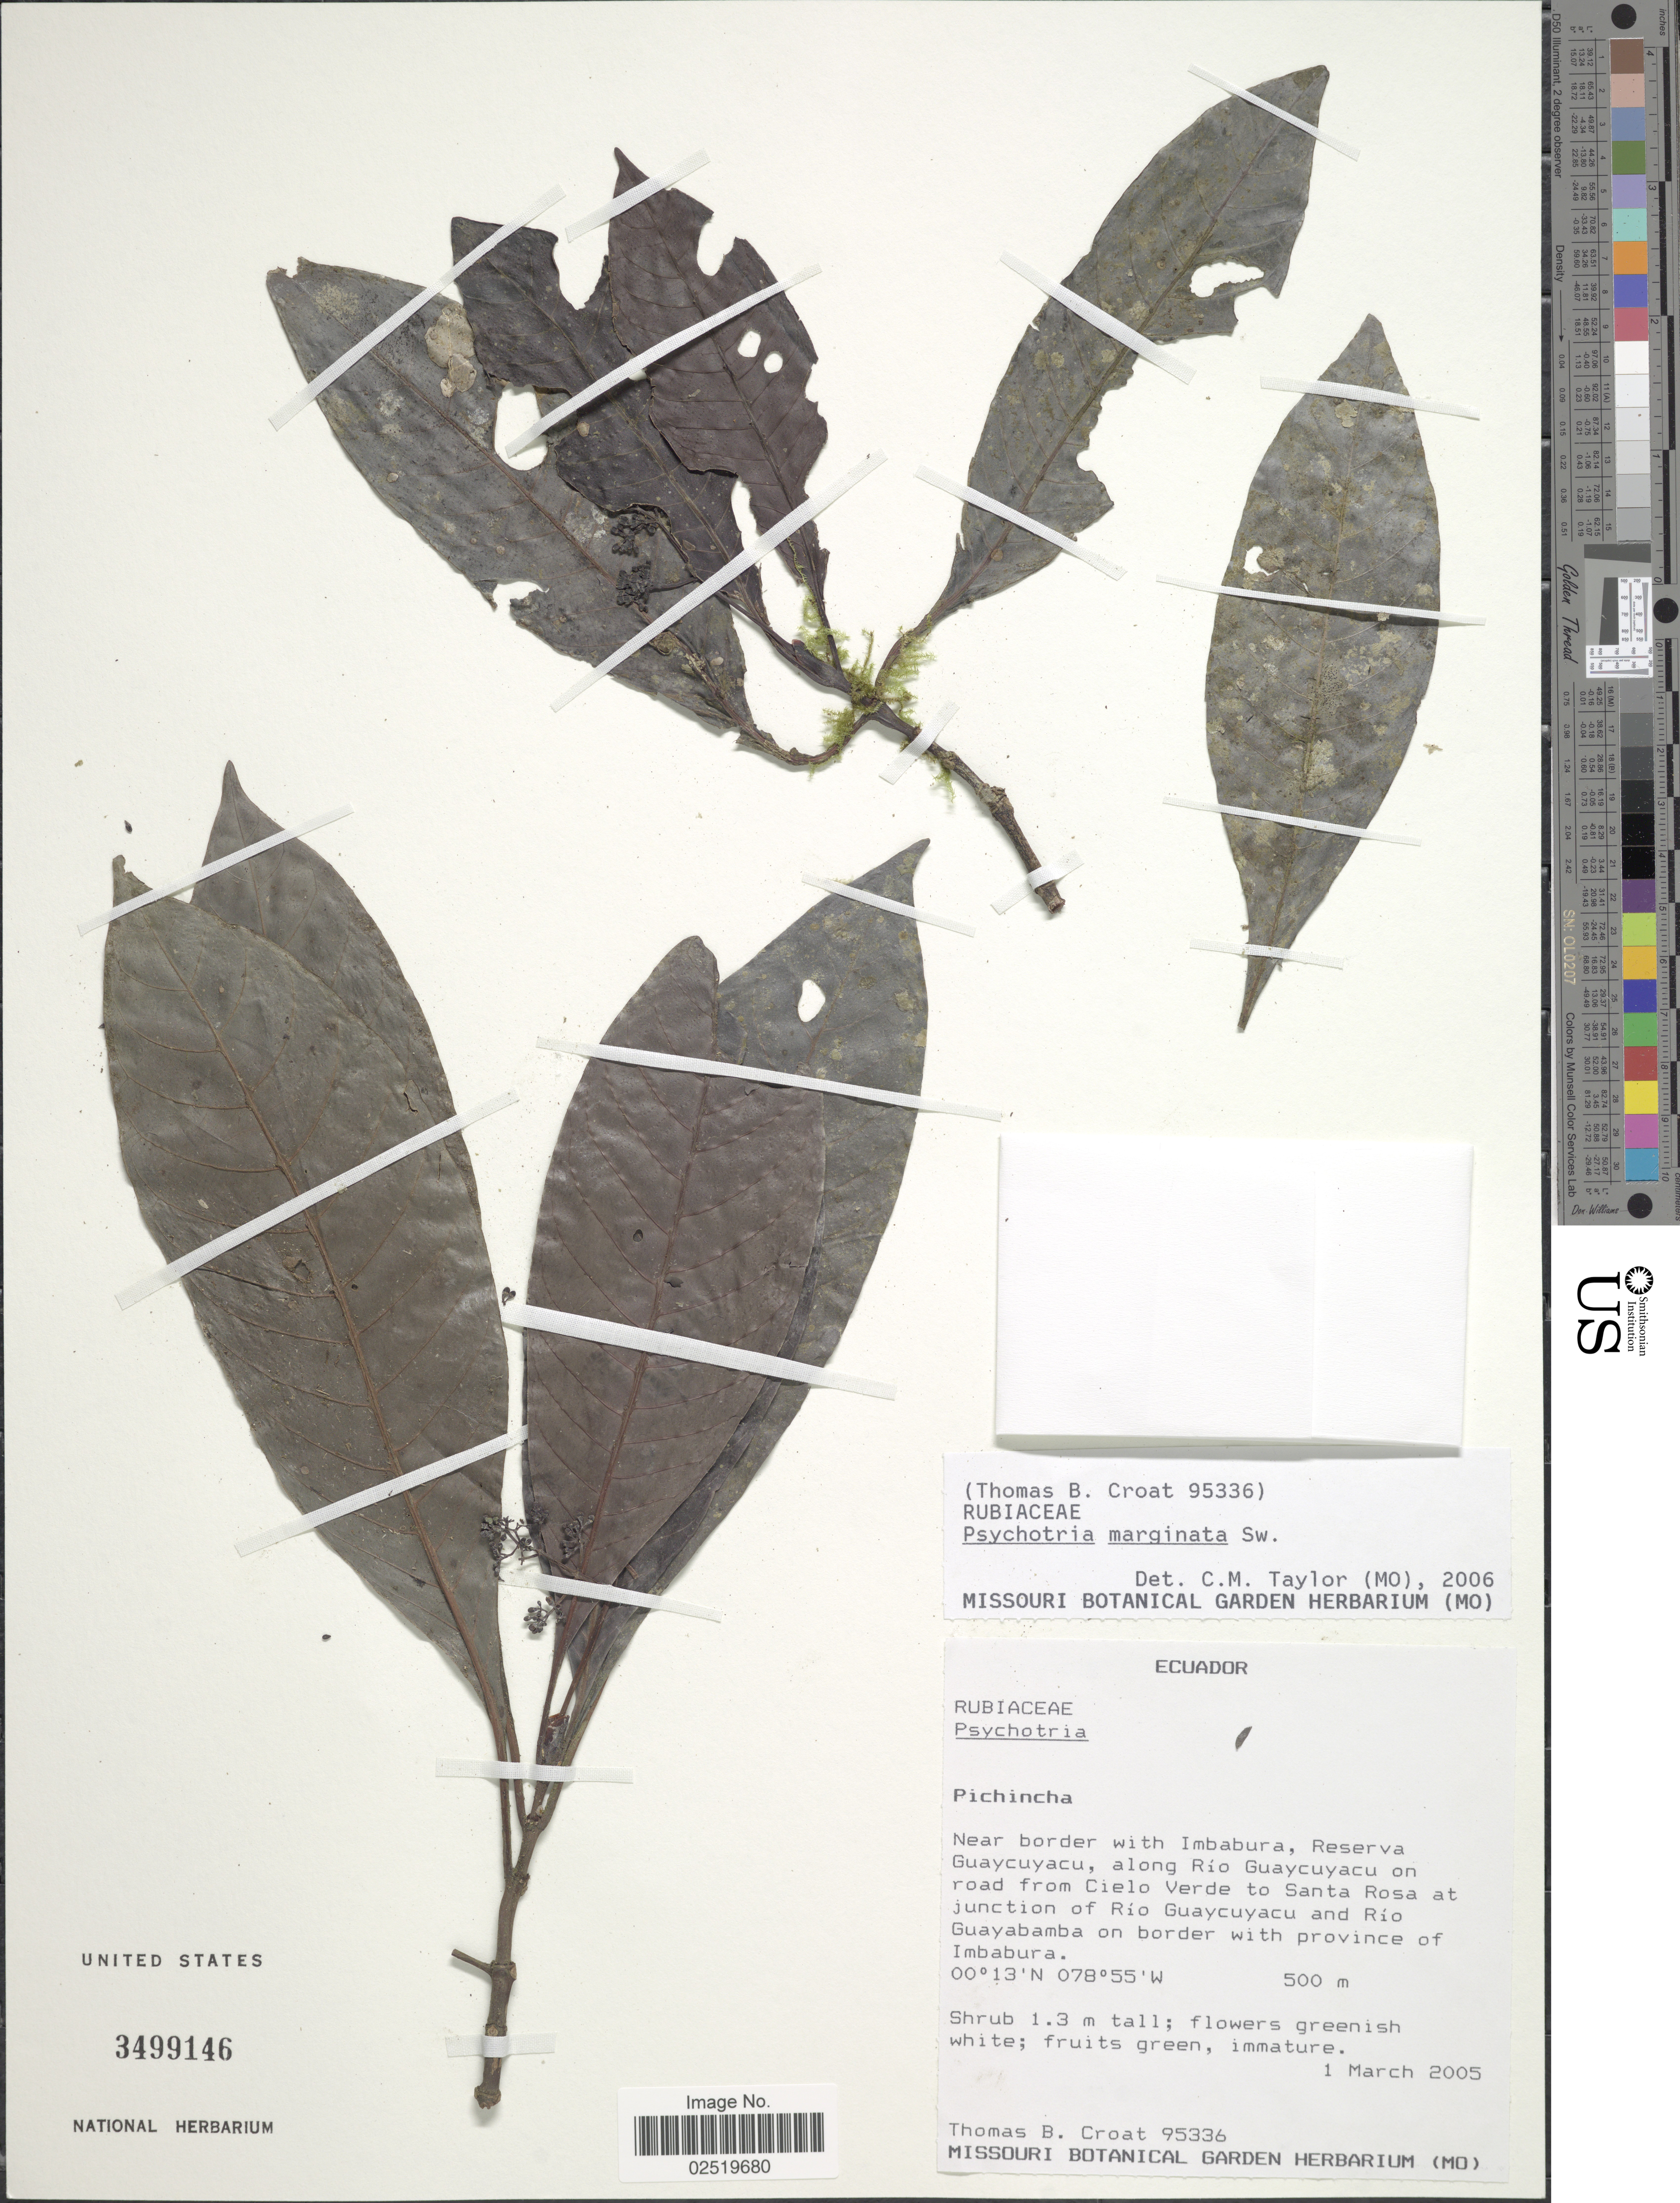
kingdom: Plantae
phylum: Tracheophyta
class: Magnoliopsida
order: Gentianales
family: Rubiaceae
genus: Psychotria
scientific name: Psychotria marginata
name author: Sw.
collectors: T. B. Croat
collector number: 95336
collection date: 2005-03-01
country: Ecuador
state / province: Pichincha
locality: Near border with Imbabura, Reserva Guaycuyacu, along Rio Guaycuyacu on road from Cielo Verde to Santa Rosa at junction of Rio Guaycuyacu and Rio Guayabamba on border with province Imbabura.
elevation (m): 500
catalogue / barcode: US 3499146